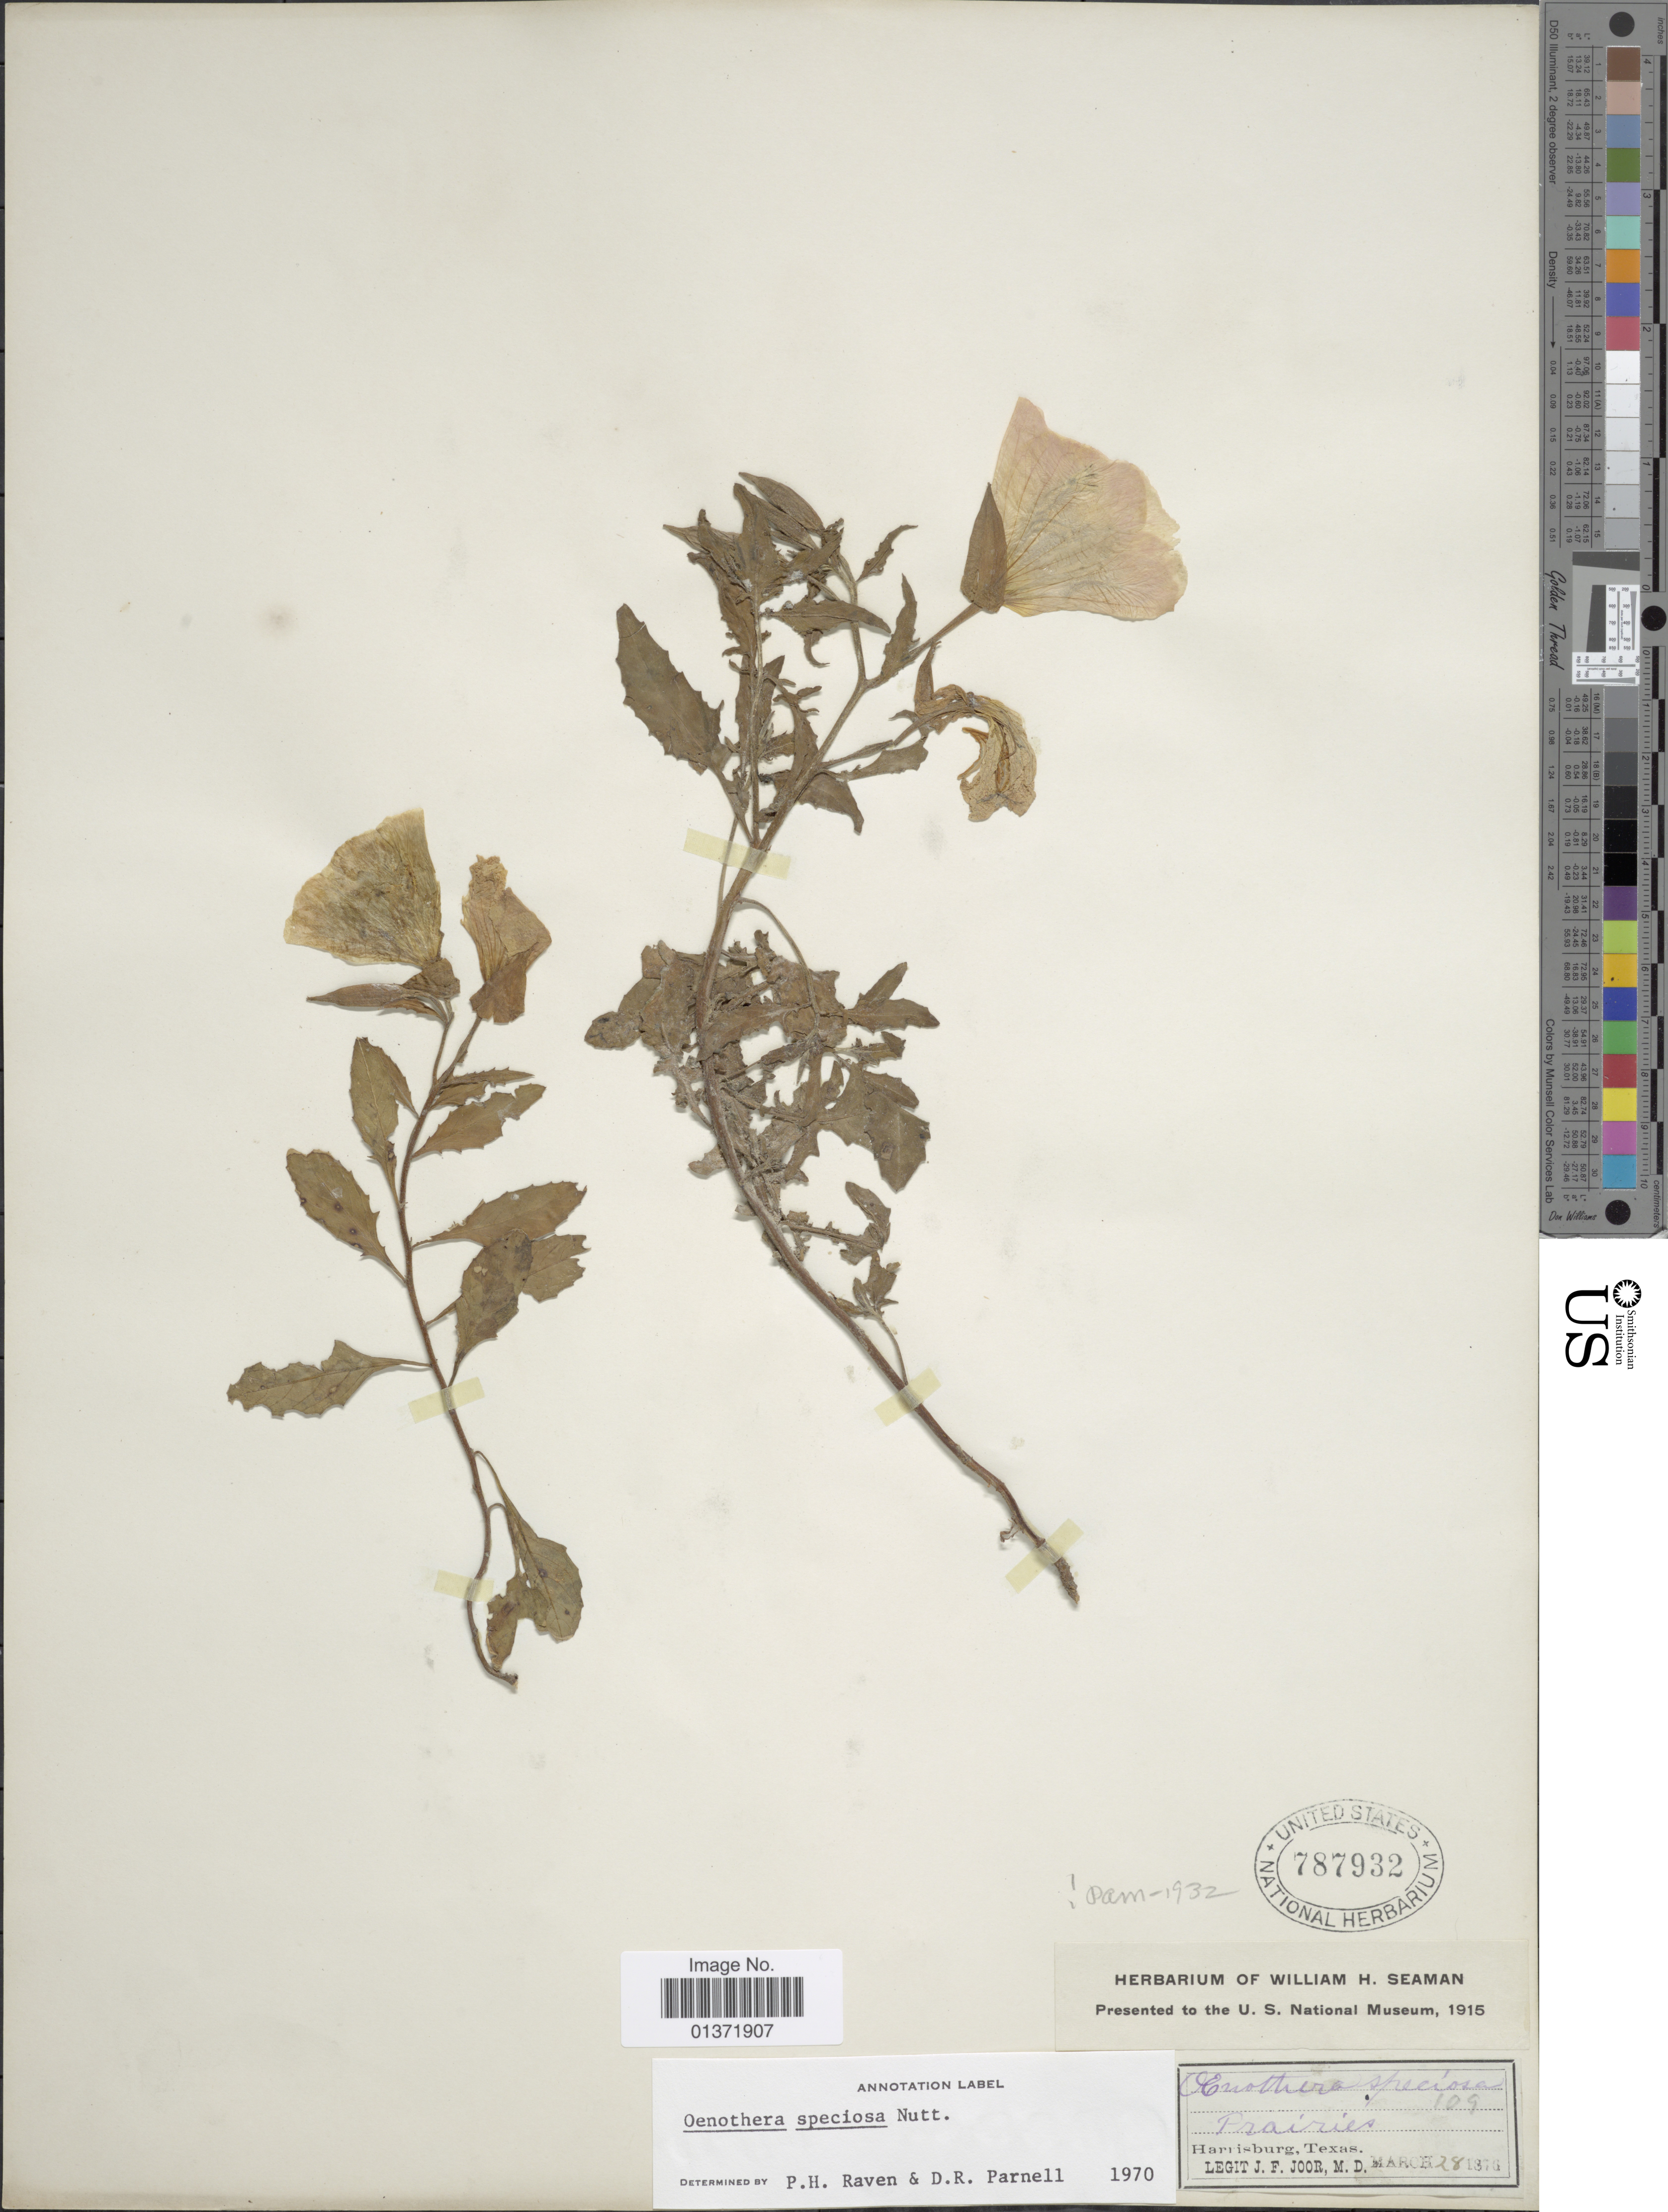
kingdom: Plantae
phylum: Tracheophyta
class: Magnoliopsida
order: Myrtales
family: Onagraceae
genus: Oenothera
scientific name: Oenothera speciosa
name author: Nutt.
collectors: J. F. Joor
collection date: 1876-03-28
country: United States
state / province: Texas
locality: Harrisburg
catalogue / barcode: US 787932